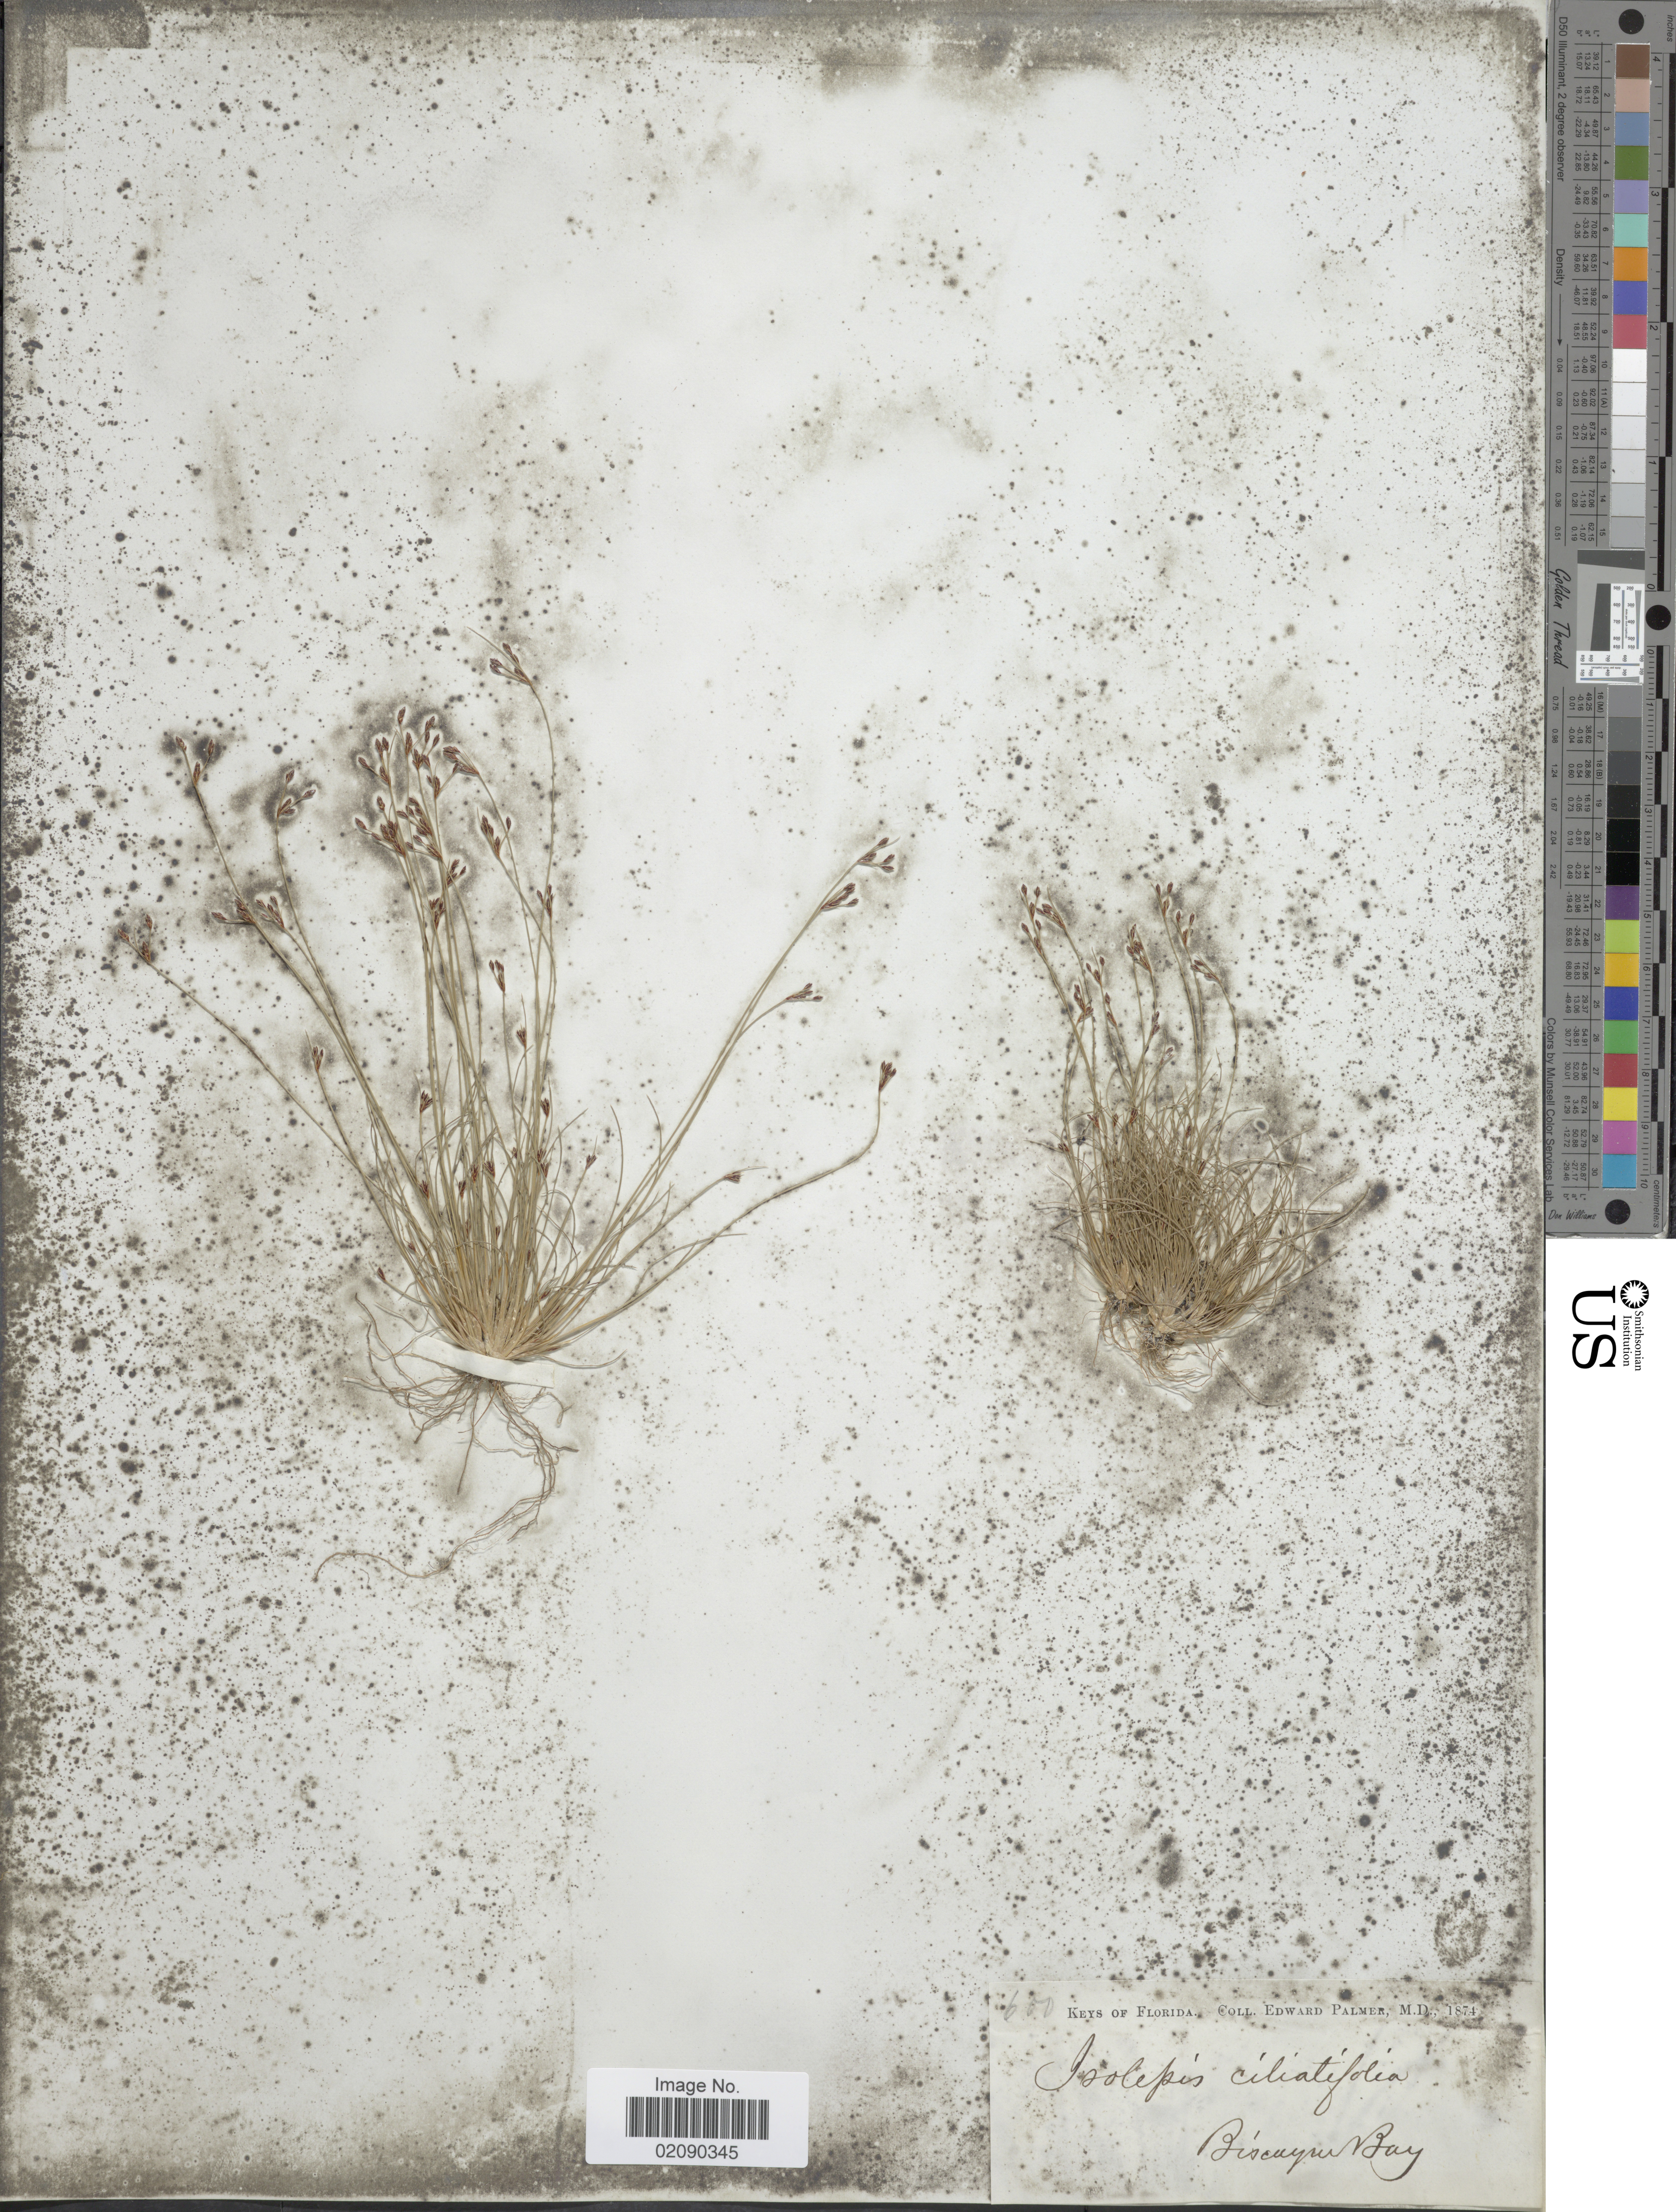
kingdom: Plantae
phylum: Tracheophyta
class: Liliopsida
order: Poales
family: Cyperaceae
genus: Bulbostylis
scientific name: Bulbostylis ciliatifolia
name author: (Elliott) Fernald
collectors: E. Palmer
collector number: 600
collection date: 1874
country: United States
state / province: Florida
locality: Biscayne Bay